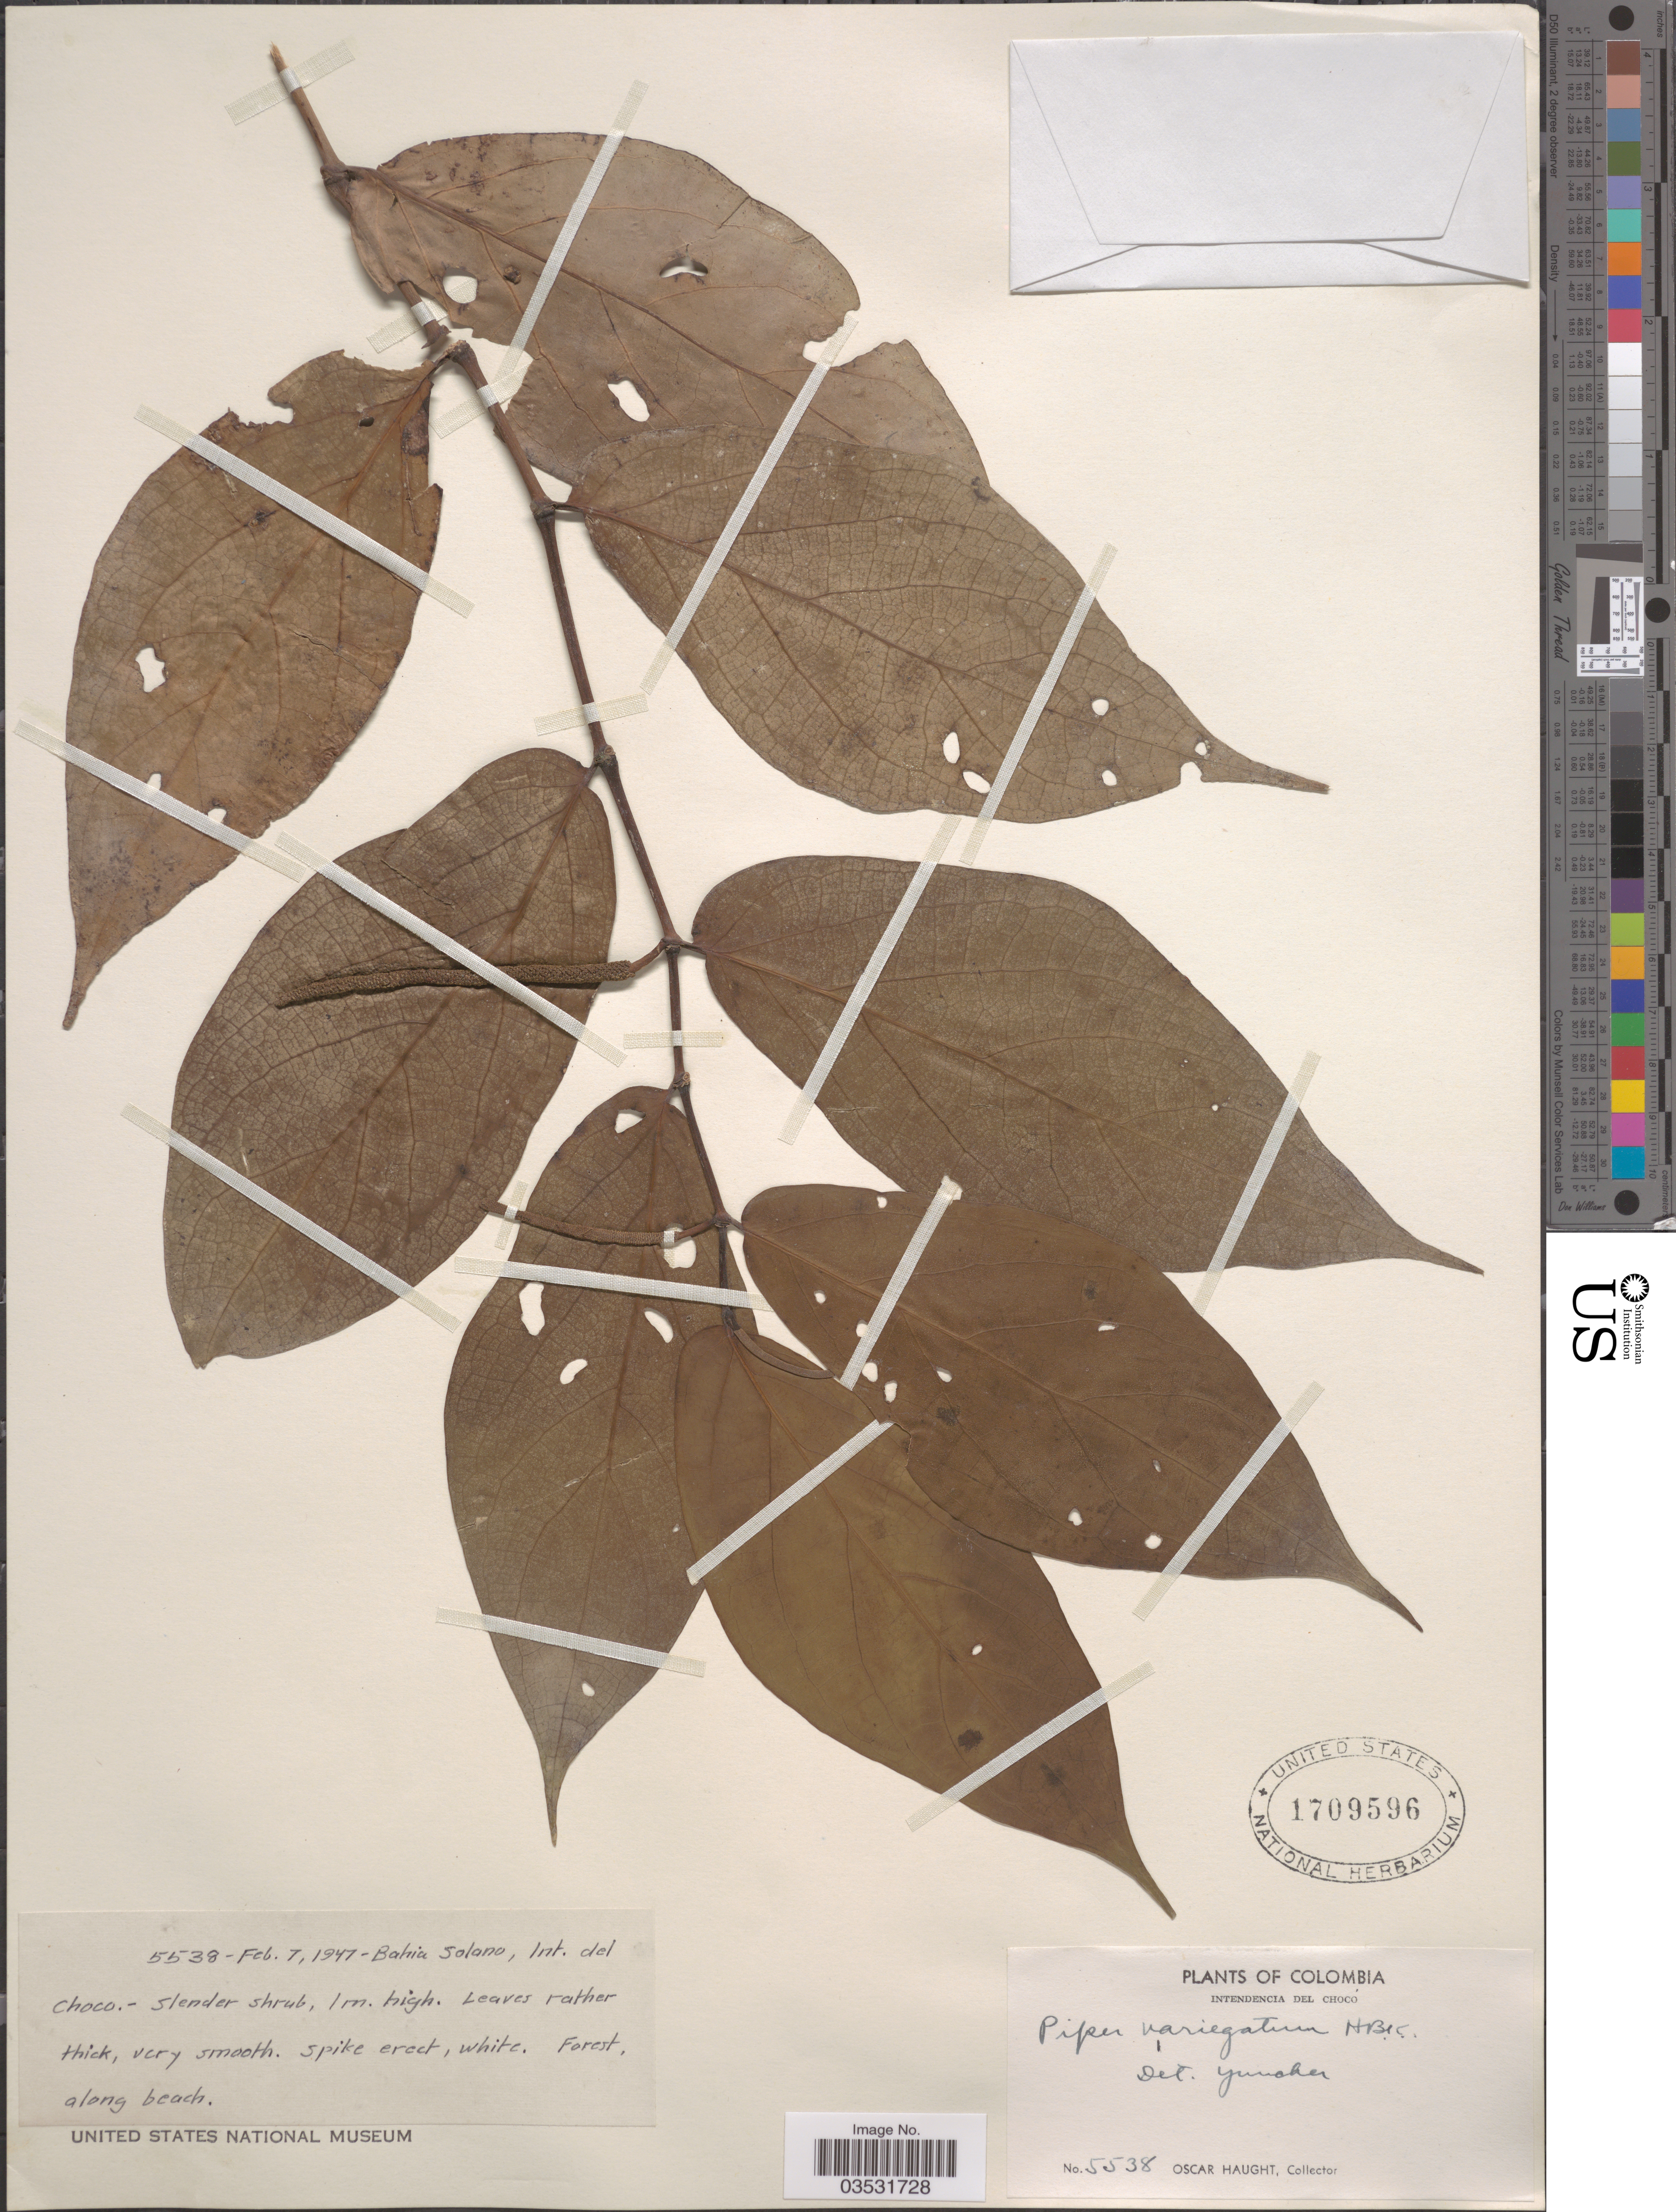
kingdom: Plantae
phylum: Tracheophyta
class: Magnoliopsida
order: Piperales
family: Piperaceae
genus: Piper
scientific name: Piper variegatum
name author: Kunth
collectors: O. Haught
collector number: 5538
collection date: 1947-02-07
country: Colombia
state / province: Chocó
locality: Intendencia del Chocó. Bahia Solano.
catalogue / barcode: US 1709596